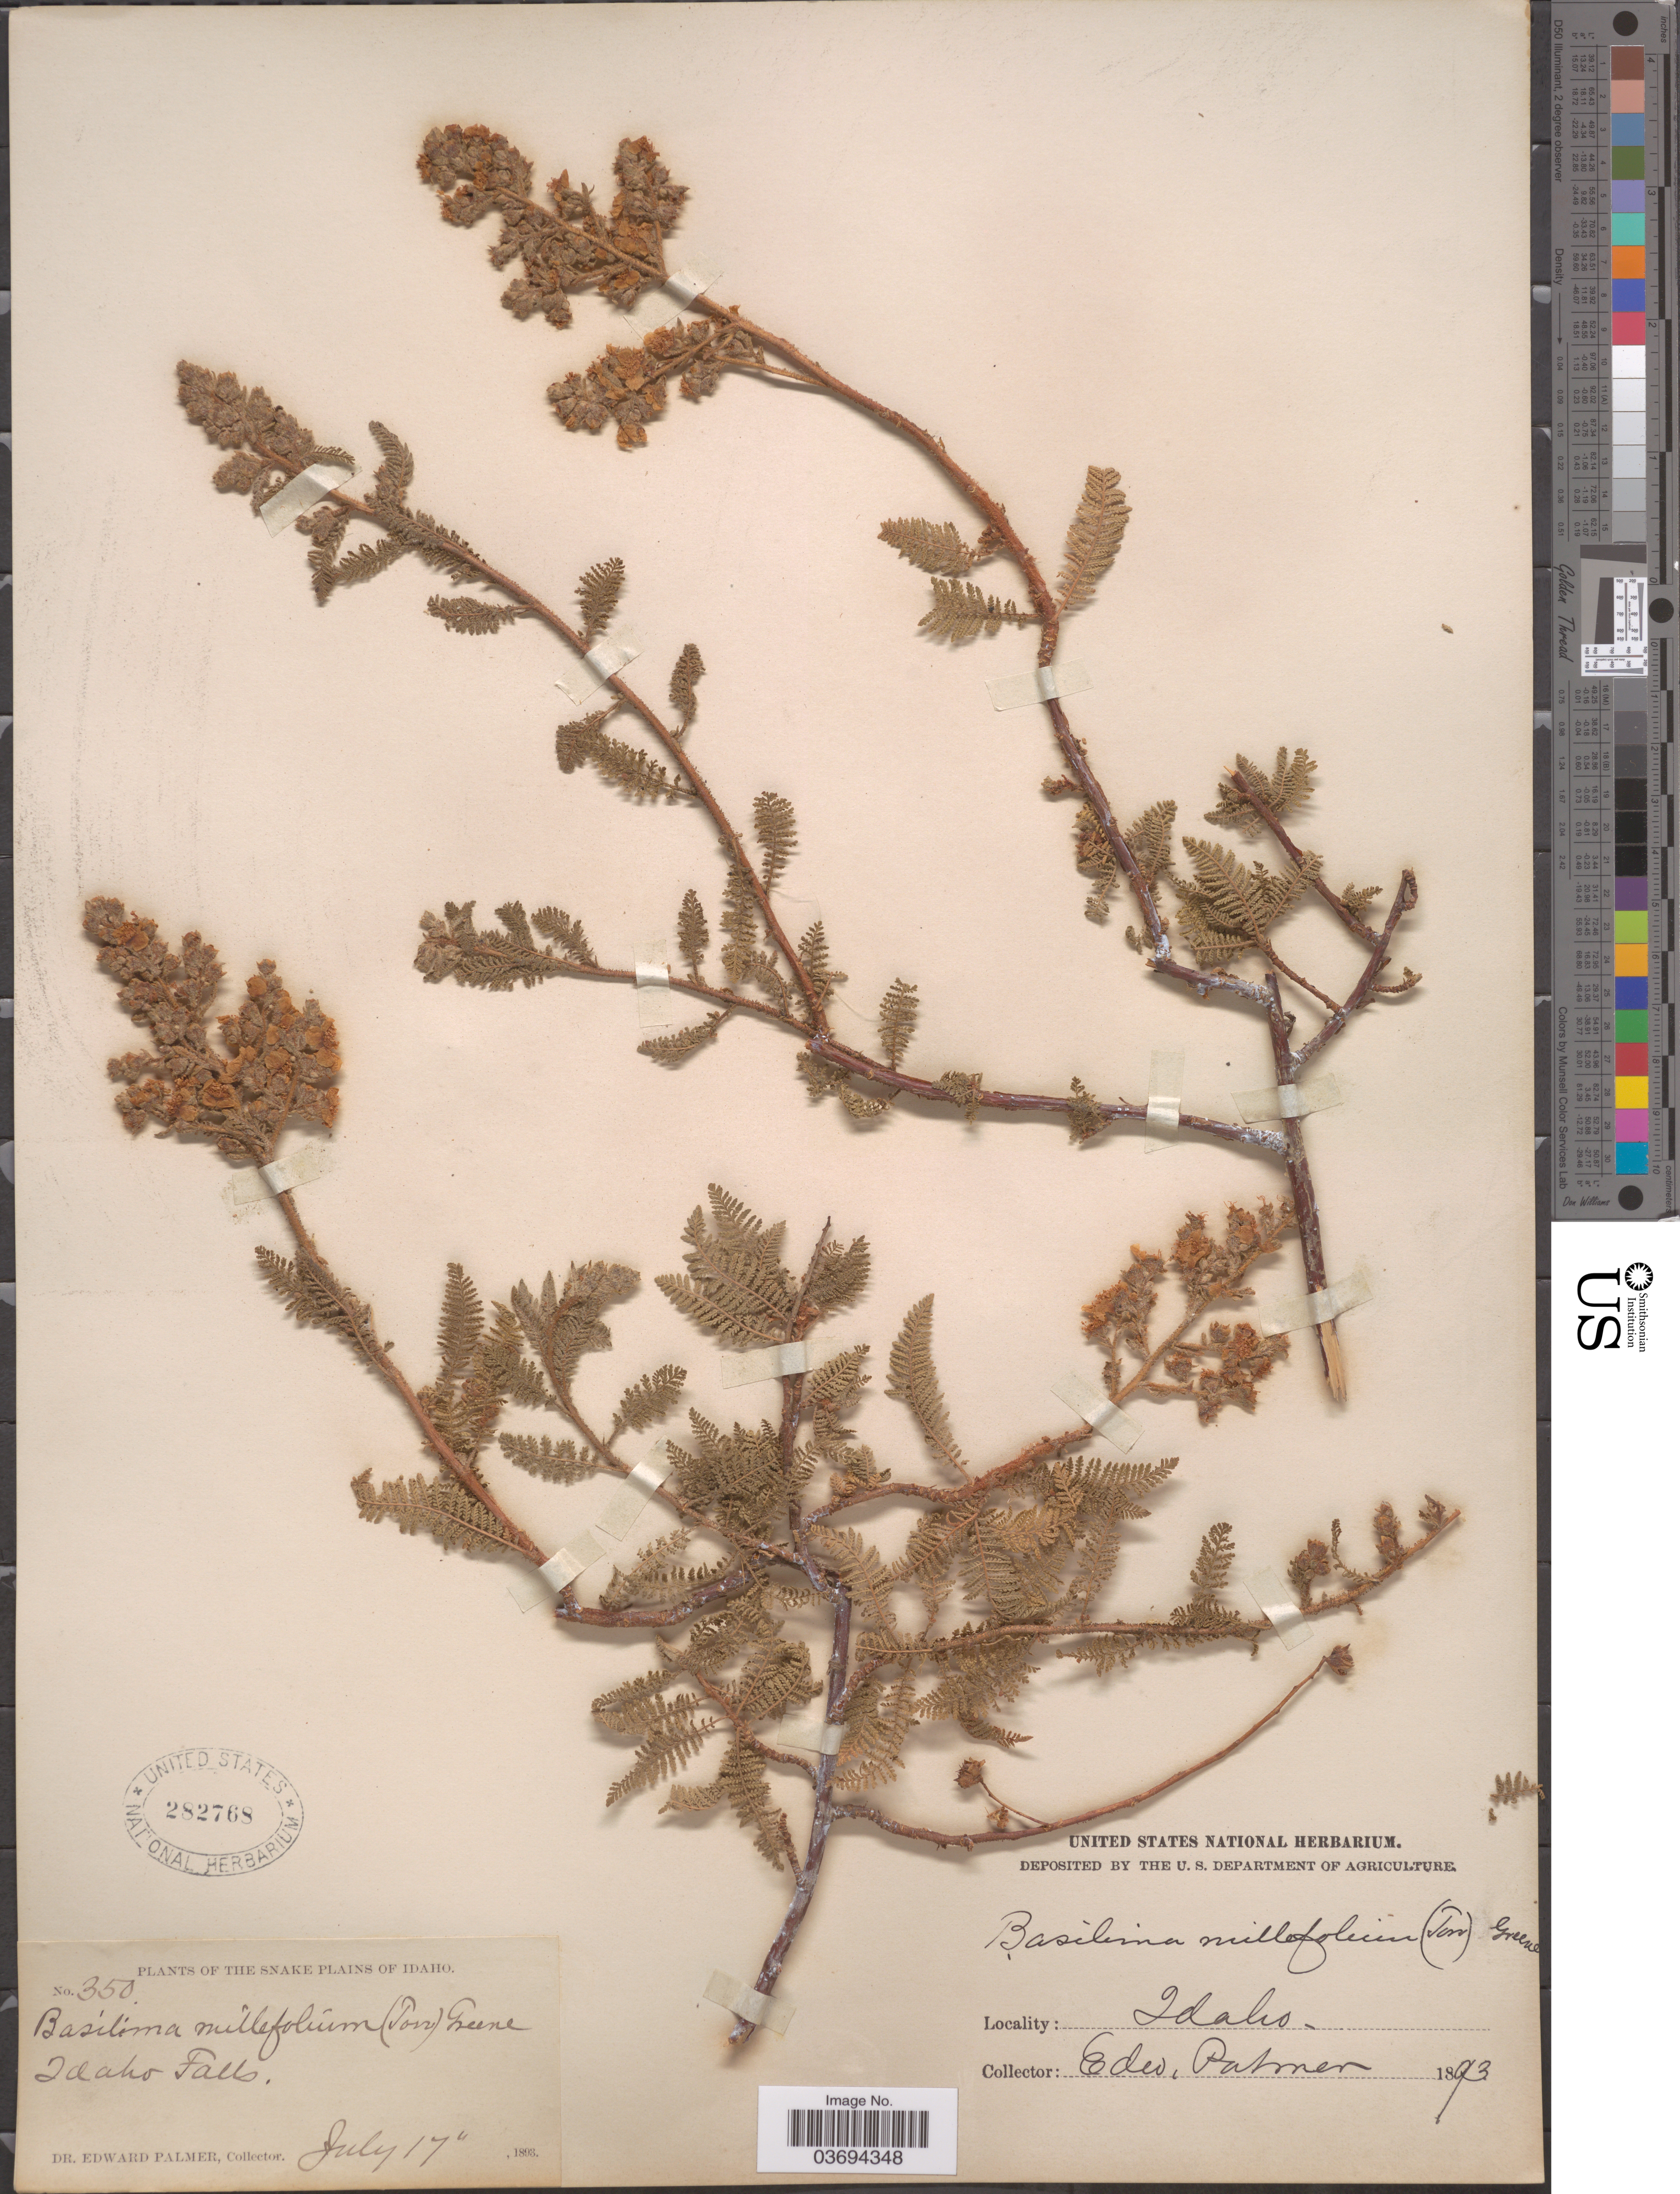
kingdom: Plantae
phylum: Tracheophyta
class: Magnoliopsida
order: Rosales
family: Rosaceae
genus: Chamaebatiaria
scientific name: Chamaebatiaria millefolium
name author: (Torr.) Maxim.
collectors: E. Palmer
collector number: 350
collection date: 1893-07-17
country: United States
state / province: Idaho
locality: The Snake Plains of Idaho. Idaho Falls.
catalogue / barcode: US 282768